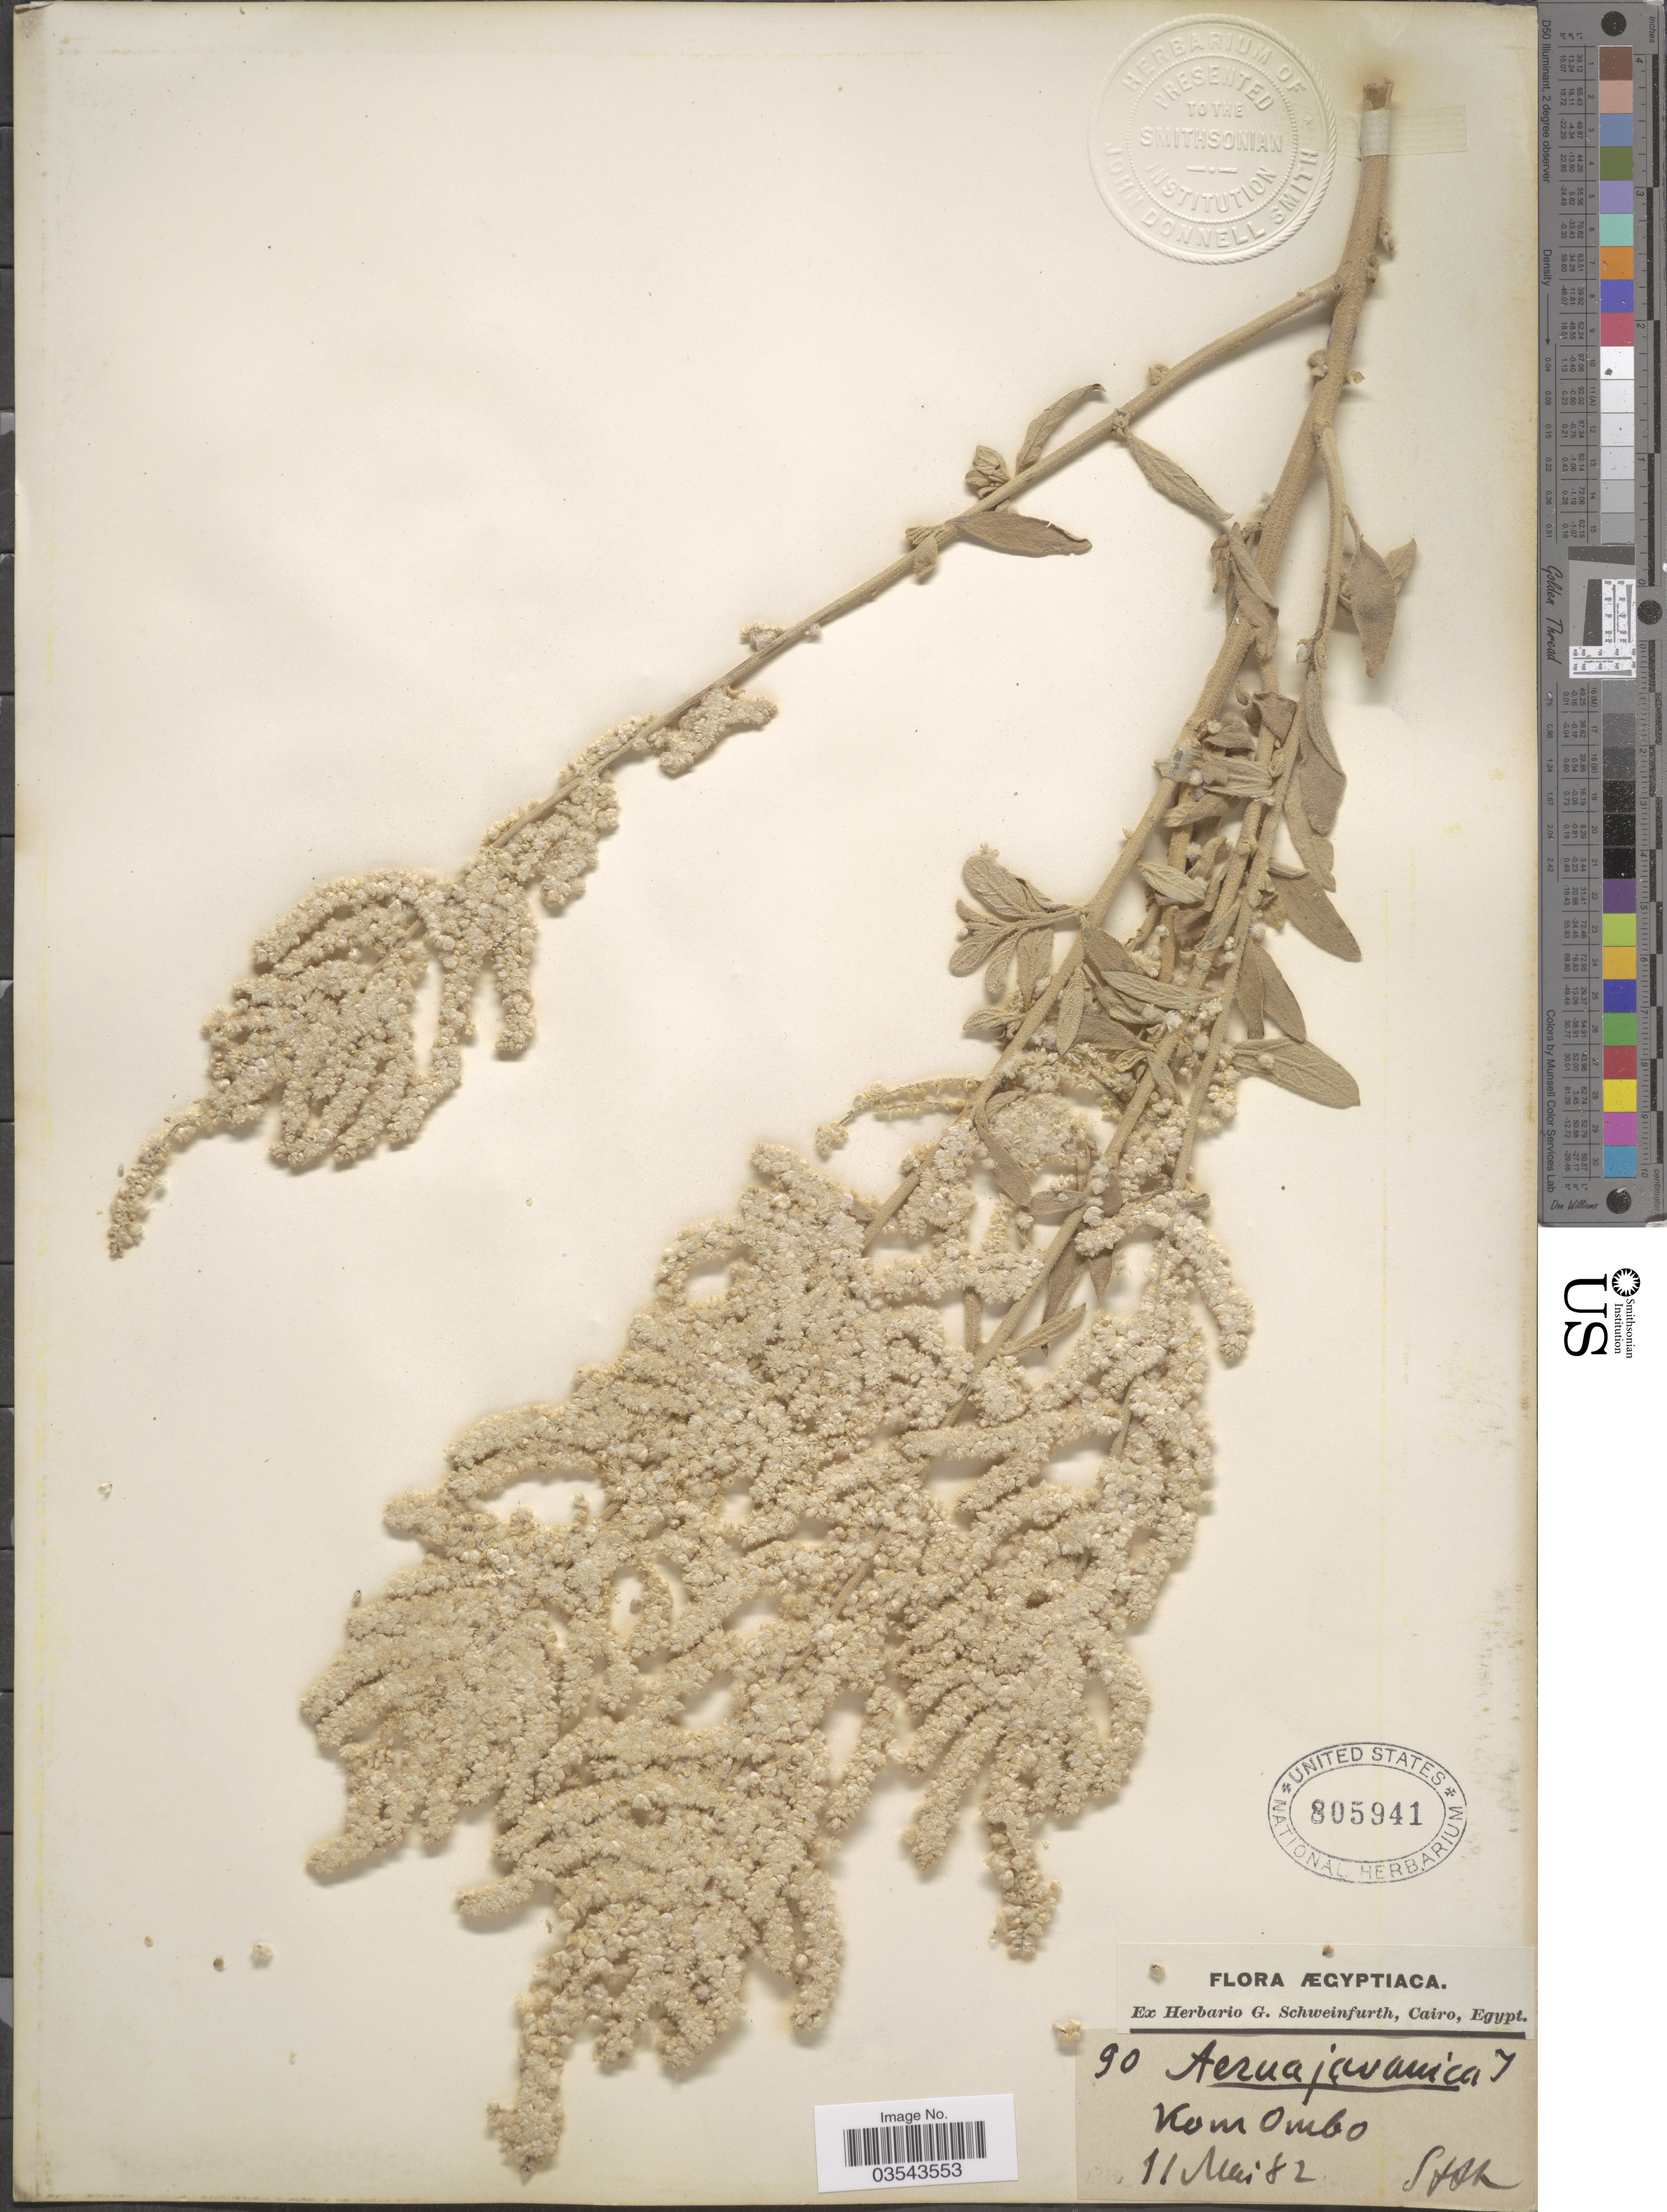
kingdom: Plantae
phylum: Tracheophyta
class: Magnoliopsida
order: Caryophyllales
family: Amaranthaceae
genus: Aerva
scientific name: Aerva javanica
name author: (Burm. f.) Juss. ex Schult.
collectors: G. Schweinfurth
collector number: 90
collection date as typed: Transcribed d/m/y: 11/5/82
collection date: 1882-05-11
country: Egypt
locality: Kom Ombo.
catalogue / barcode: US 805941